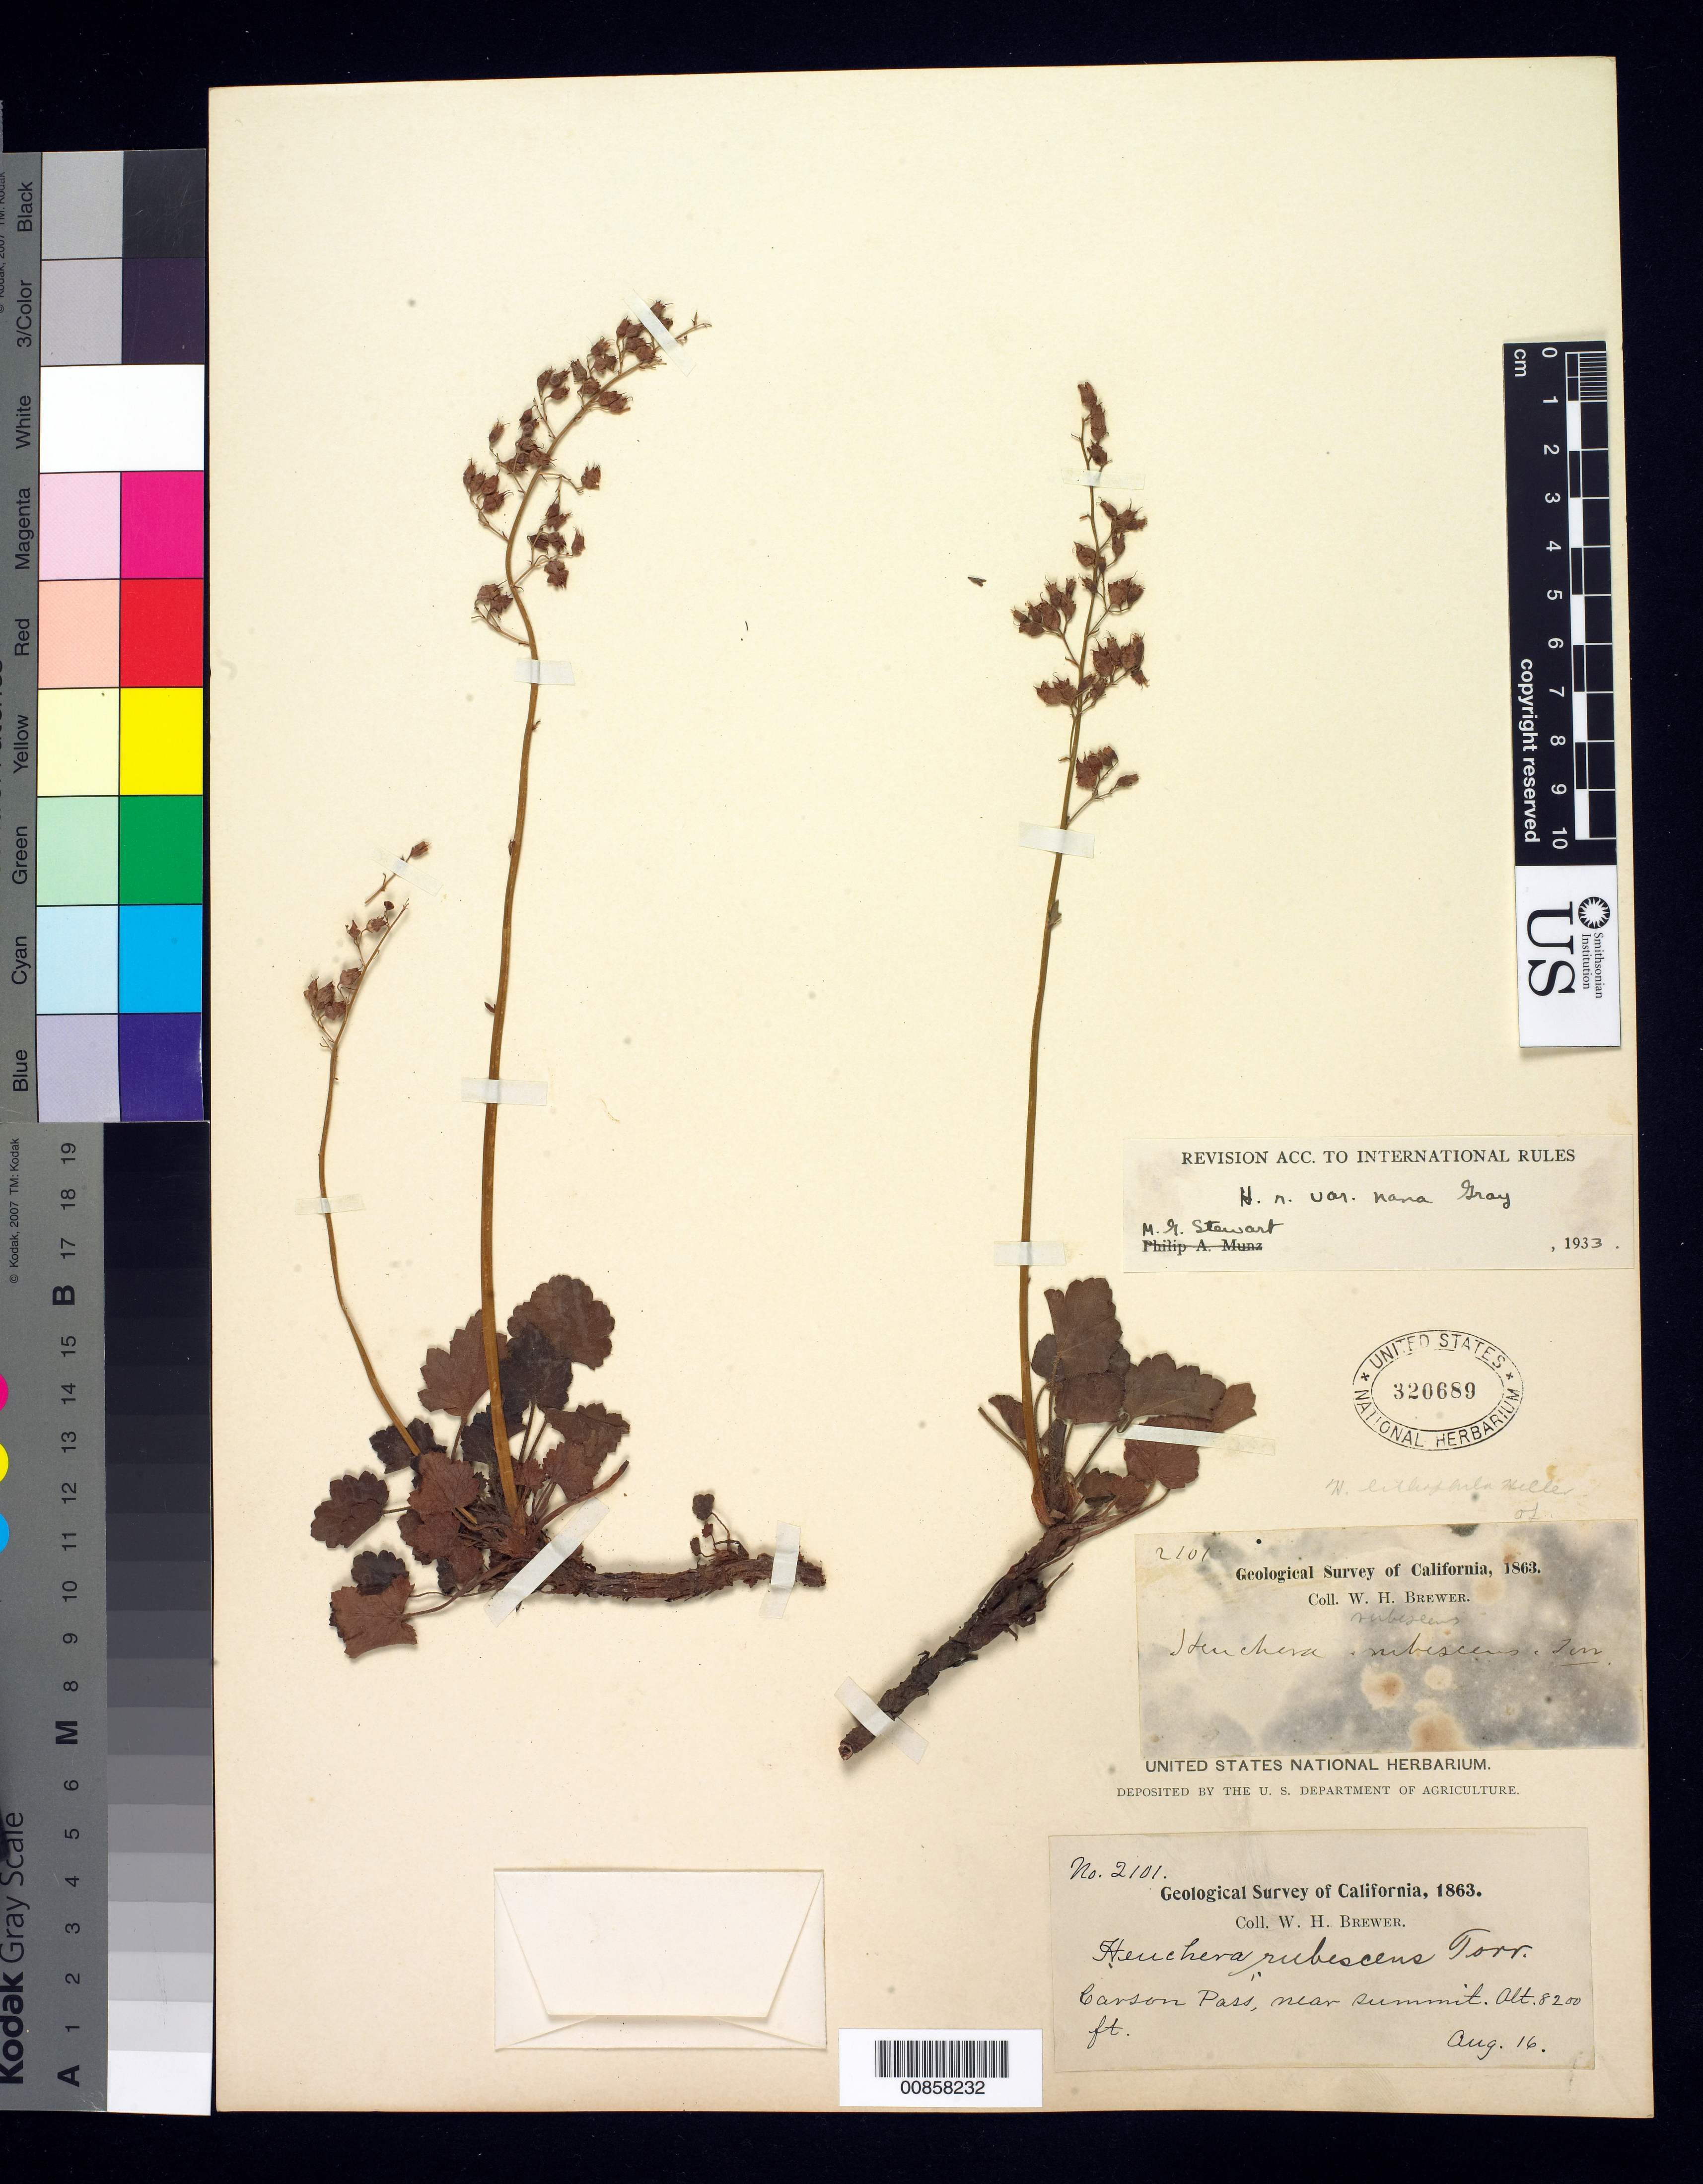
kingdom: Plantae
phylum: Tracheophyta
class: Magnoliopsida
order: Saxifragales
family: Saxifragaceae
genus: Heuchera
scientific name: Heuchera rubescens var. nana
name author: A. Gray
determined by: Stewart, M. G.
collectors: W. H. Brewer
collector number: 2101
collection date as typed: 16 Aug 1863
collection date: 1863-08-16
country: United States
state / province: California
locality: Carson Pass, near summit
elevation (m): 2499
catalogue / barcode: US 320689